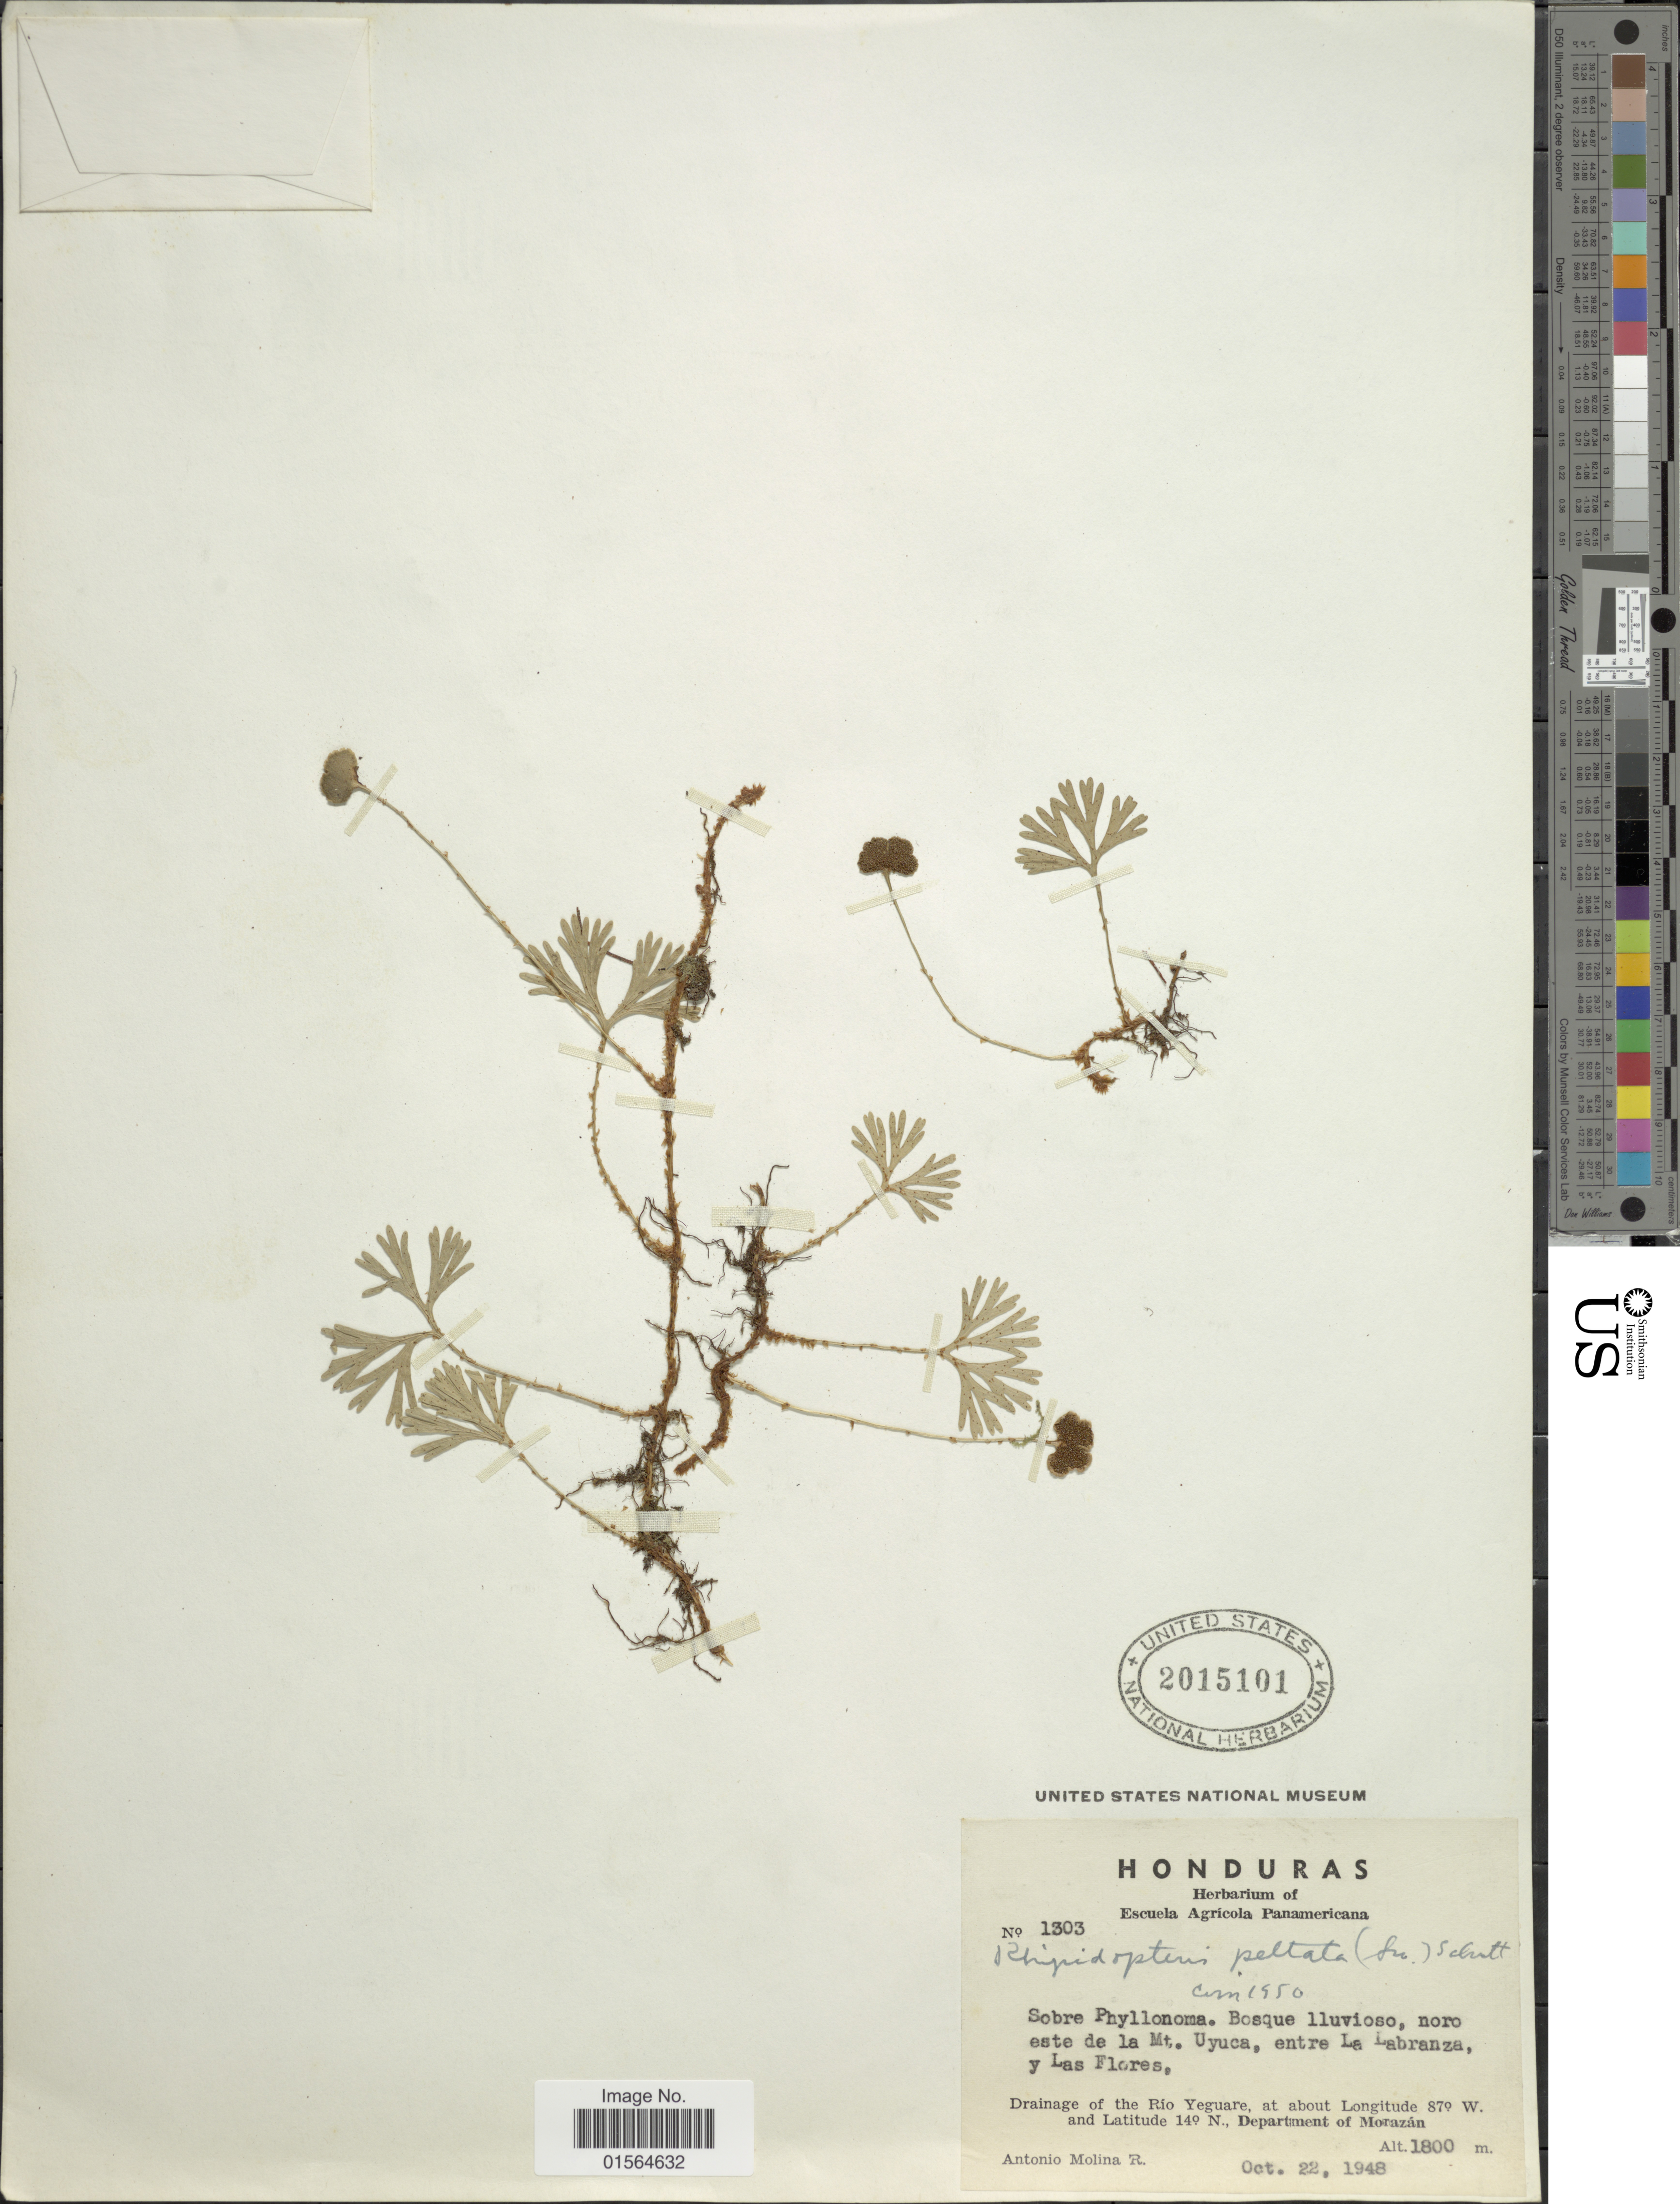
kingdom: Plantae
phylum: Tracheophyta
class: Polypodiopsida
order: Polypodiales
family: Dryopteridaceae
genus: Elaphoglossum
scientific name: Elaphoglossum peltatum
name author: (Sw.) Urb.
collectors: A. Molina R.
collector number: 1303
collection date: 1948-10-22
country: Honduras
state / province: Fco. Morazán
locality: Sobre Phyllonoma. Bosque lluvioso, noro este de la Mt. Uyuca, entre La Labranza y Las Flores, drainage of the Rio Yeguare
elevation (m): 1800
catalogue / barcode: US 2015101